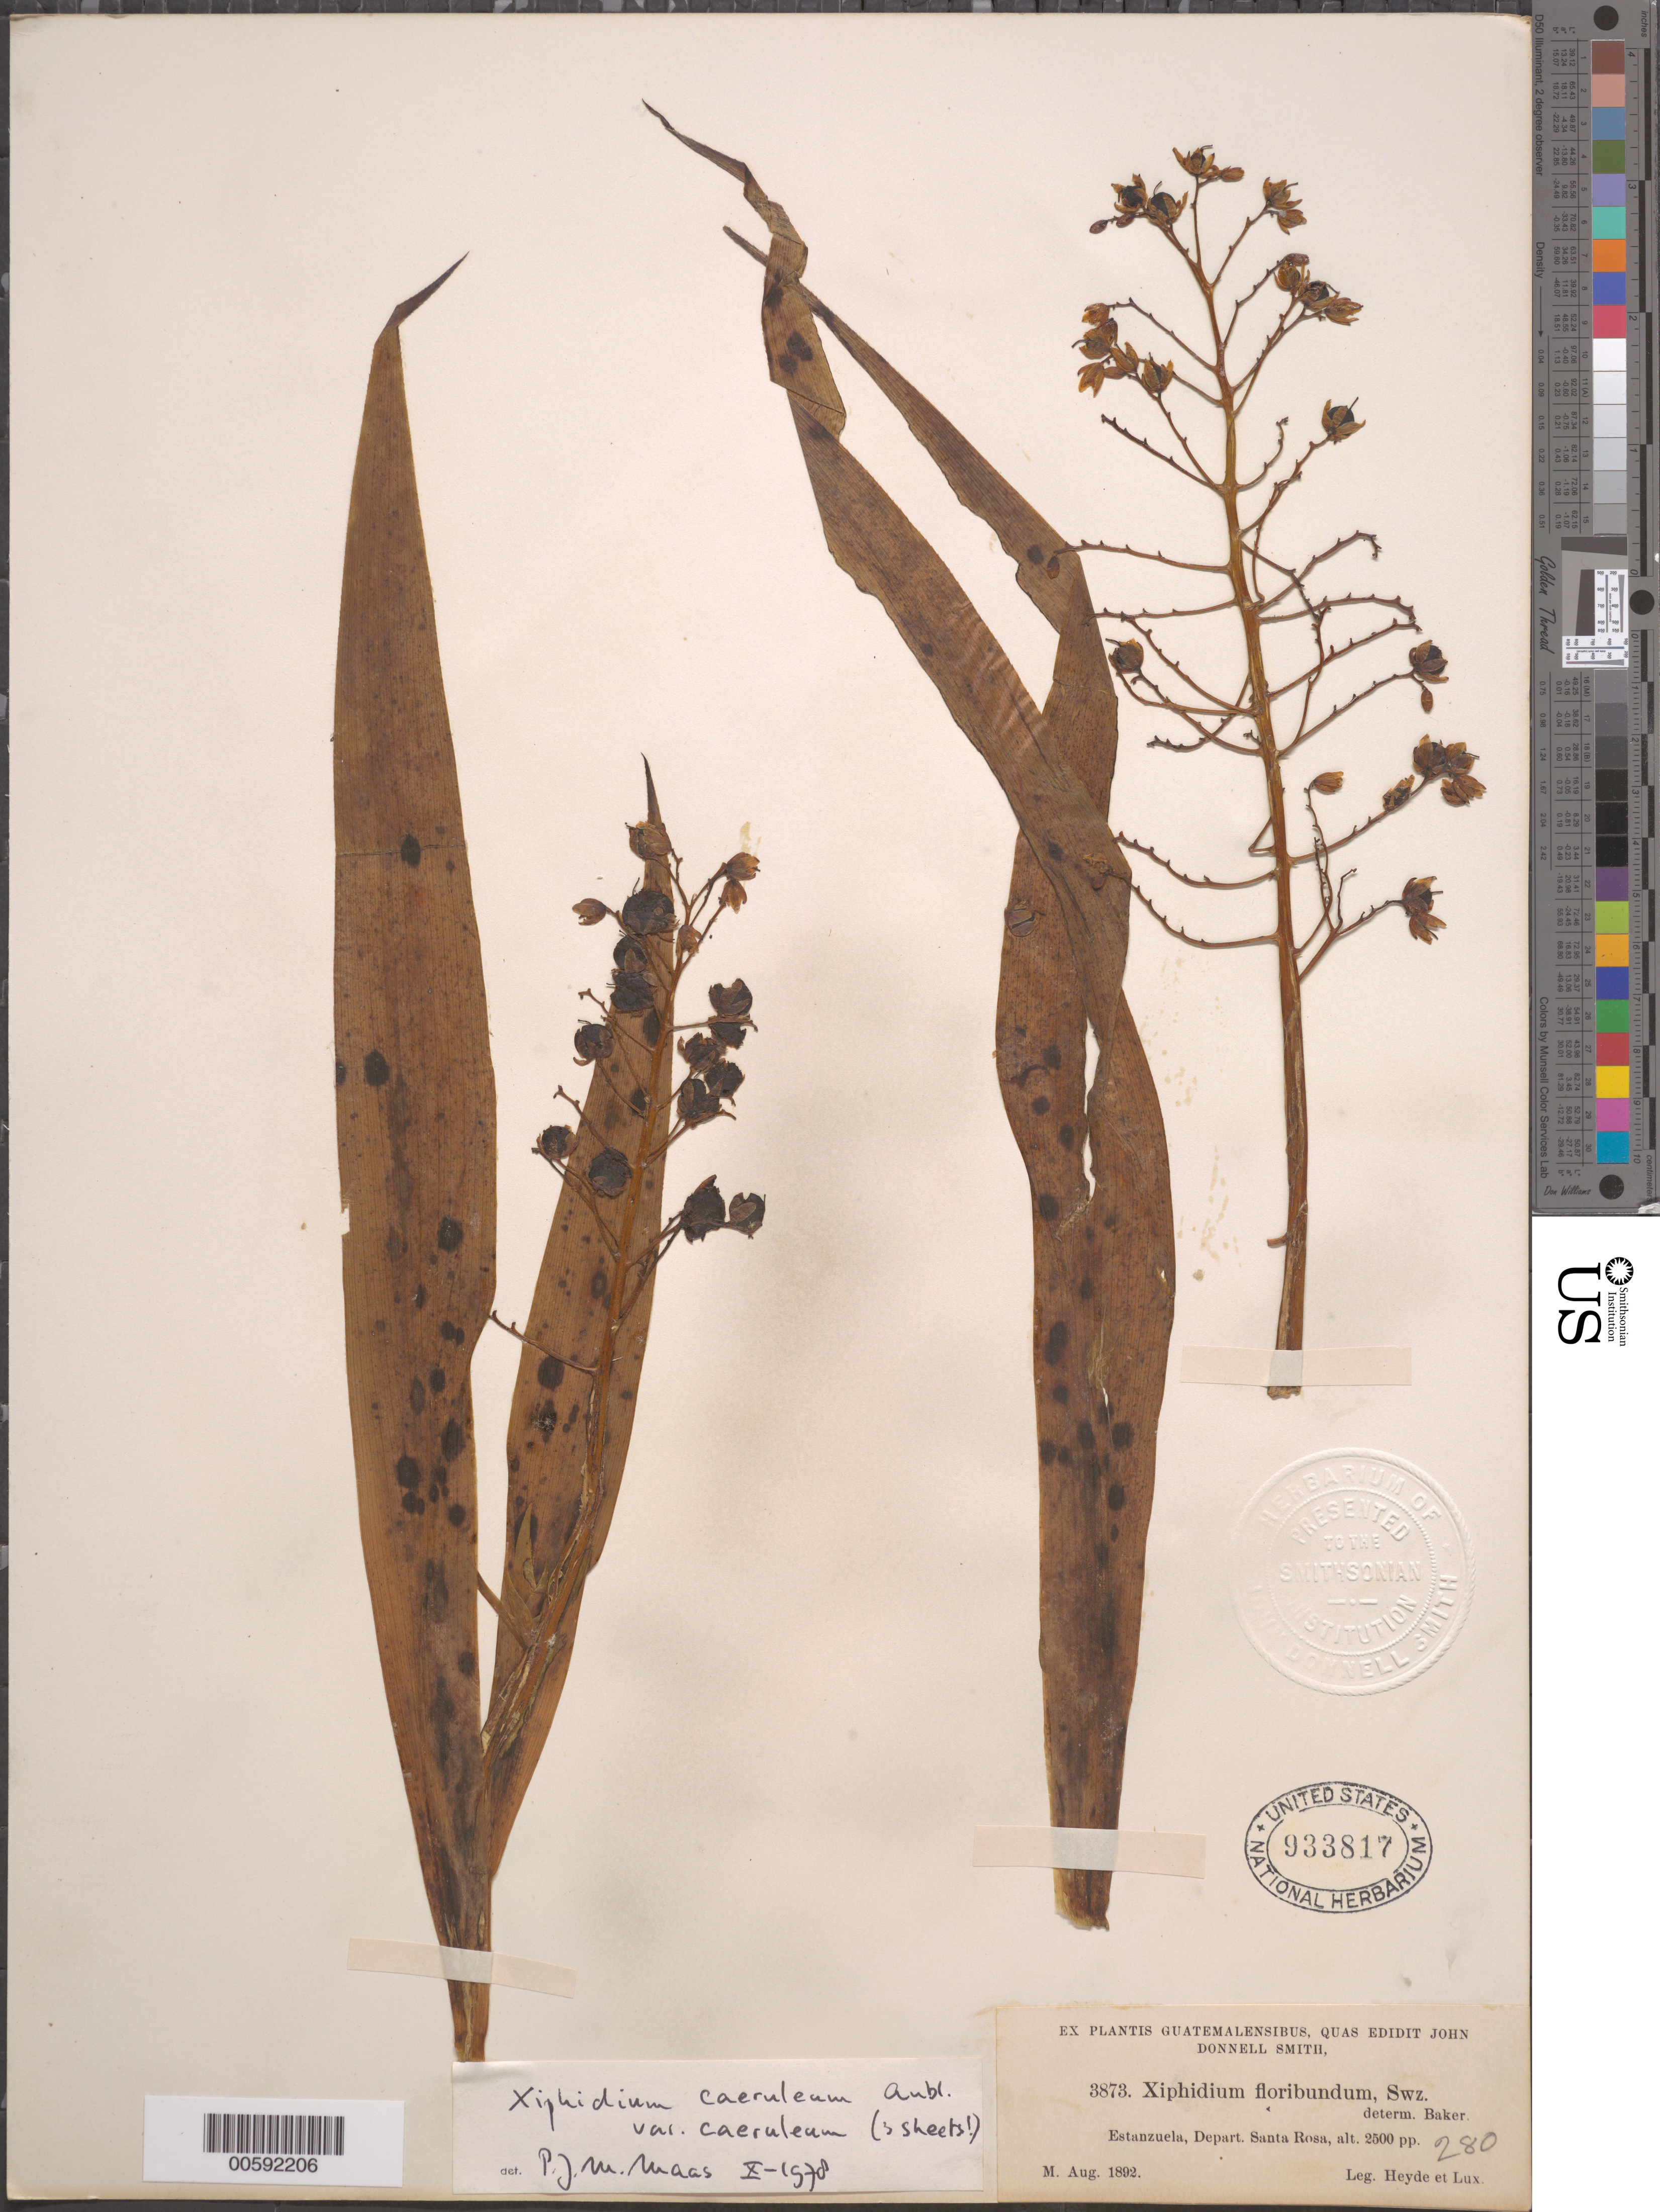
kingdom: Plantae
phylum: Tracheophyta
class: Liliopsida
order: Commelinales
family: Haemodoraceae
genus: Xiphidium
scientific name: Xiphidium caeruleum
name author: Aubl.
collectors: E. T. Heyde & E. Lux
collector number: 3873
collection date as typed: Aug 1892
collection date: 1892-08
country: Guatemala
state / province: Santa Rosa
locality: Estanzuela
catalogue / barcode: US 933817